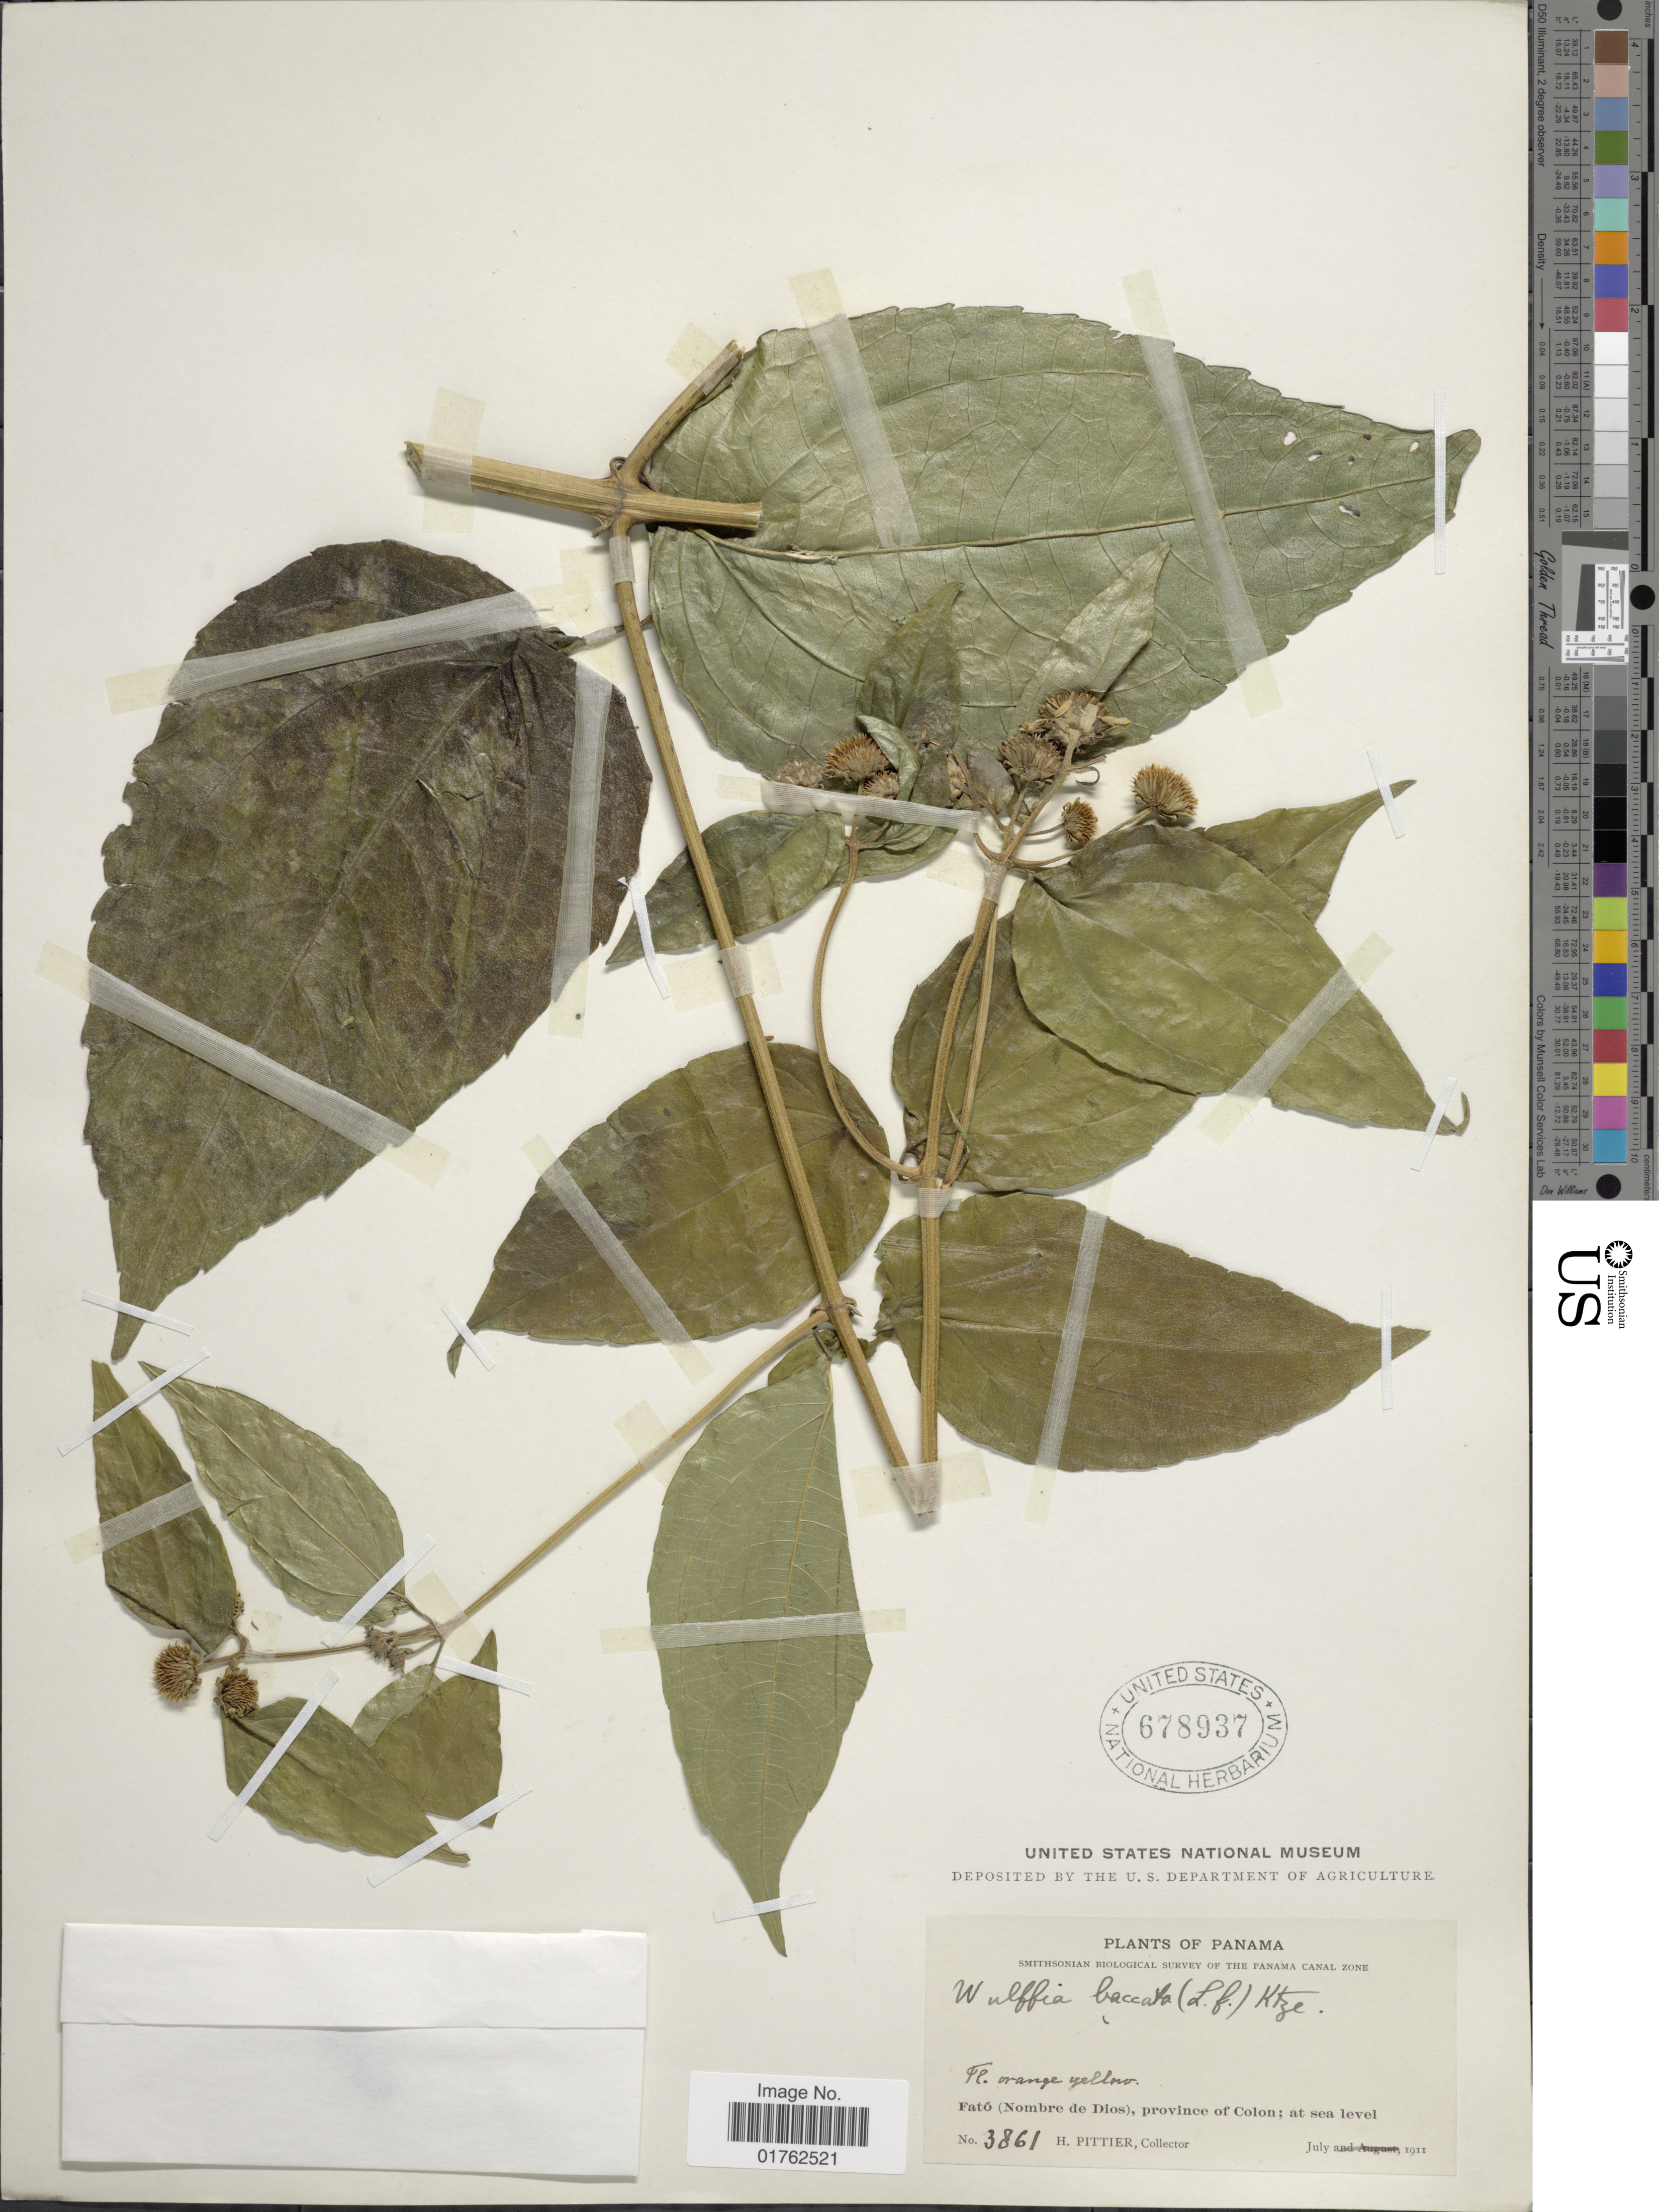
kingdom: Plantae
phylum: Tracheophyta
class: Magnoliopsida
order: Asterales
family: Asteraceae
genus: Wulffia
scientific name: Wulffia baccata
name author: (L. f.) Kuntze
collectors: H. F. Pittier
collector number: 3861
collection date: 1911-07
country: Panama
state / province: Colón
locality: Panam Canal Zone. Fato (Nombre de Dios), province of Colon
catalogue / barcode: US 678937